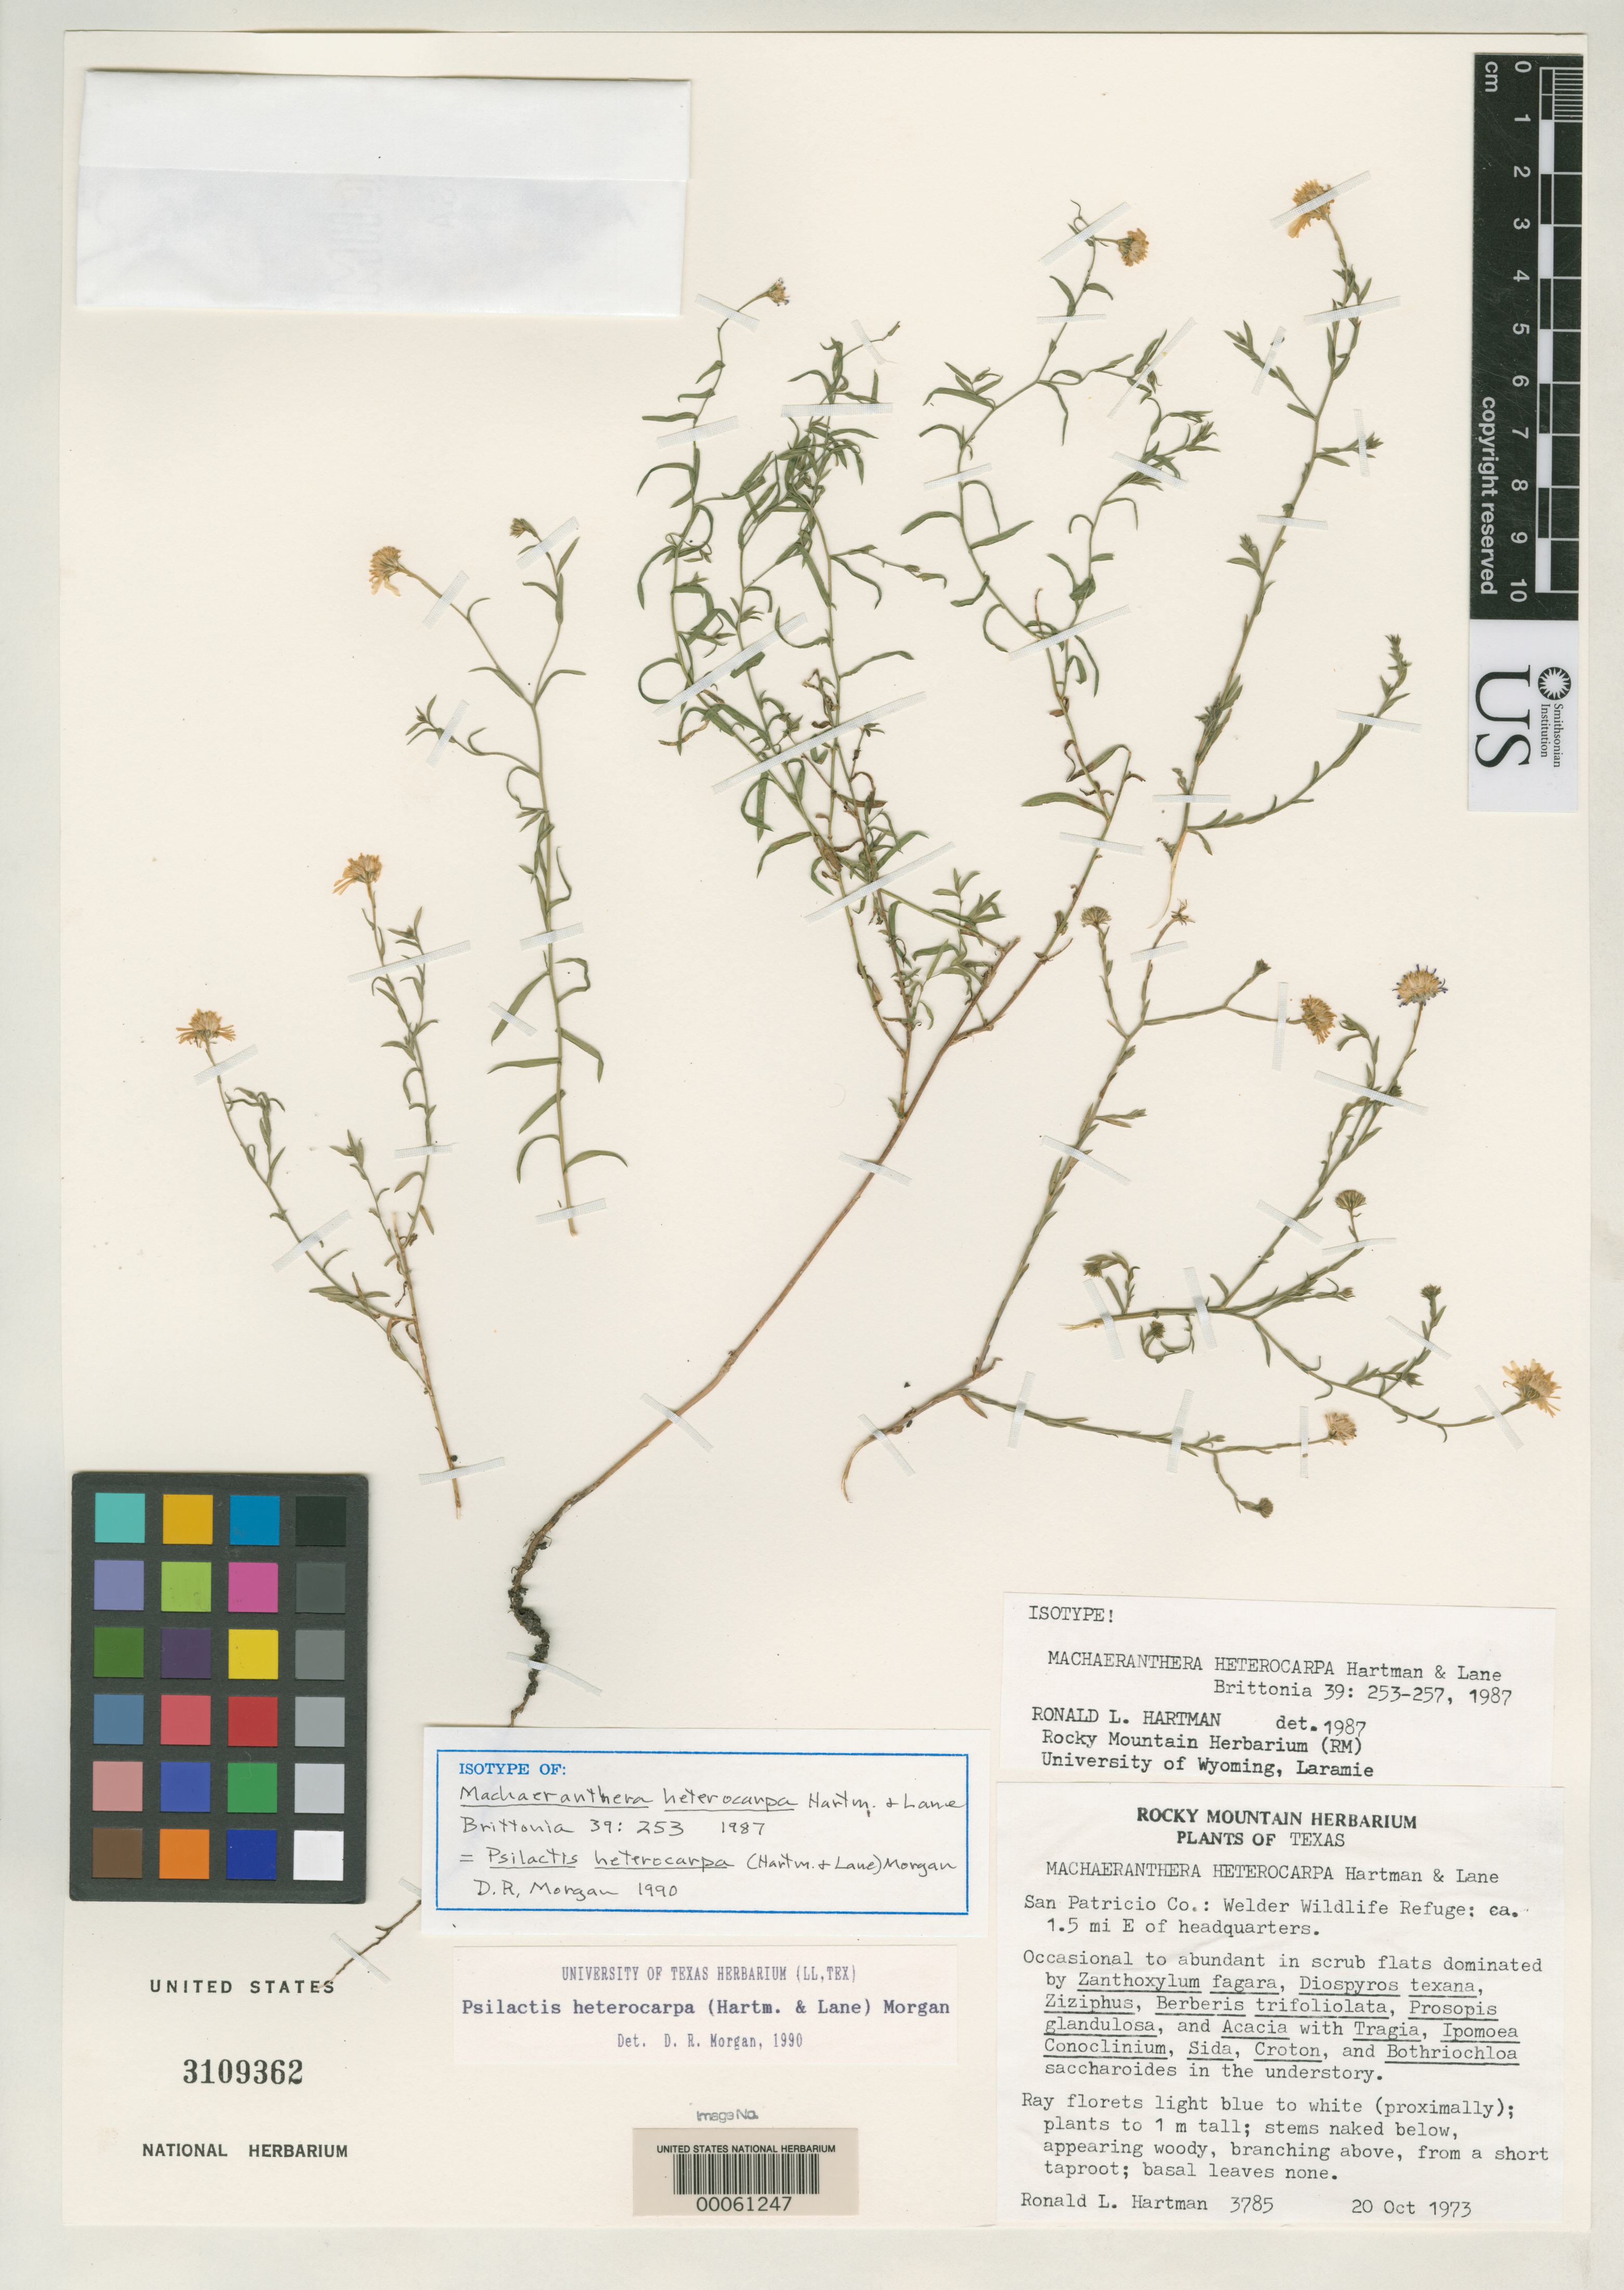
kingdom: Plantae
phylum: Tracheophyta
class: Magnoliopsida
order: Asterales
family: Asteraceae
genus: Machaeranthera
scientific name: Machaeranthera heterocarpa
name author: R.L. Hartm. & Lane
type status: Isotype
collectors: R. L. Hartman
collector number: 3785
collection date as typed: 20 Oct 1973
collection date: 1973-10-20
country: United States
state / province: Texas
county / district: San Patricio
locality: Welder Wildlife Refuge; ca 1.5 mi E of headquarters.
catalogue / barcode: US 3109362